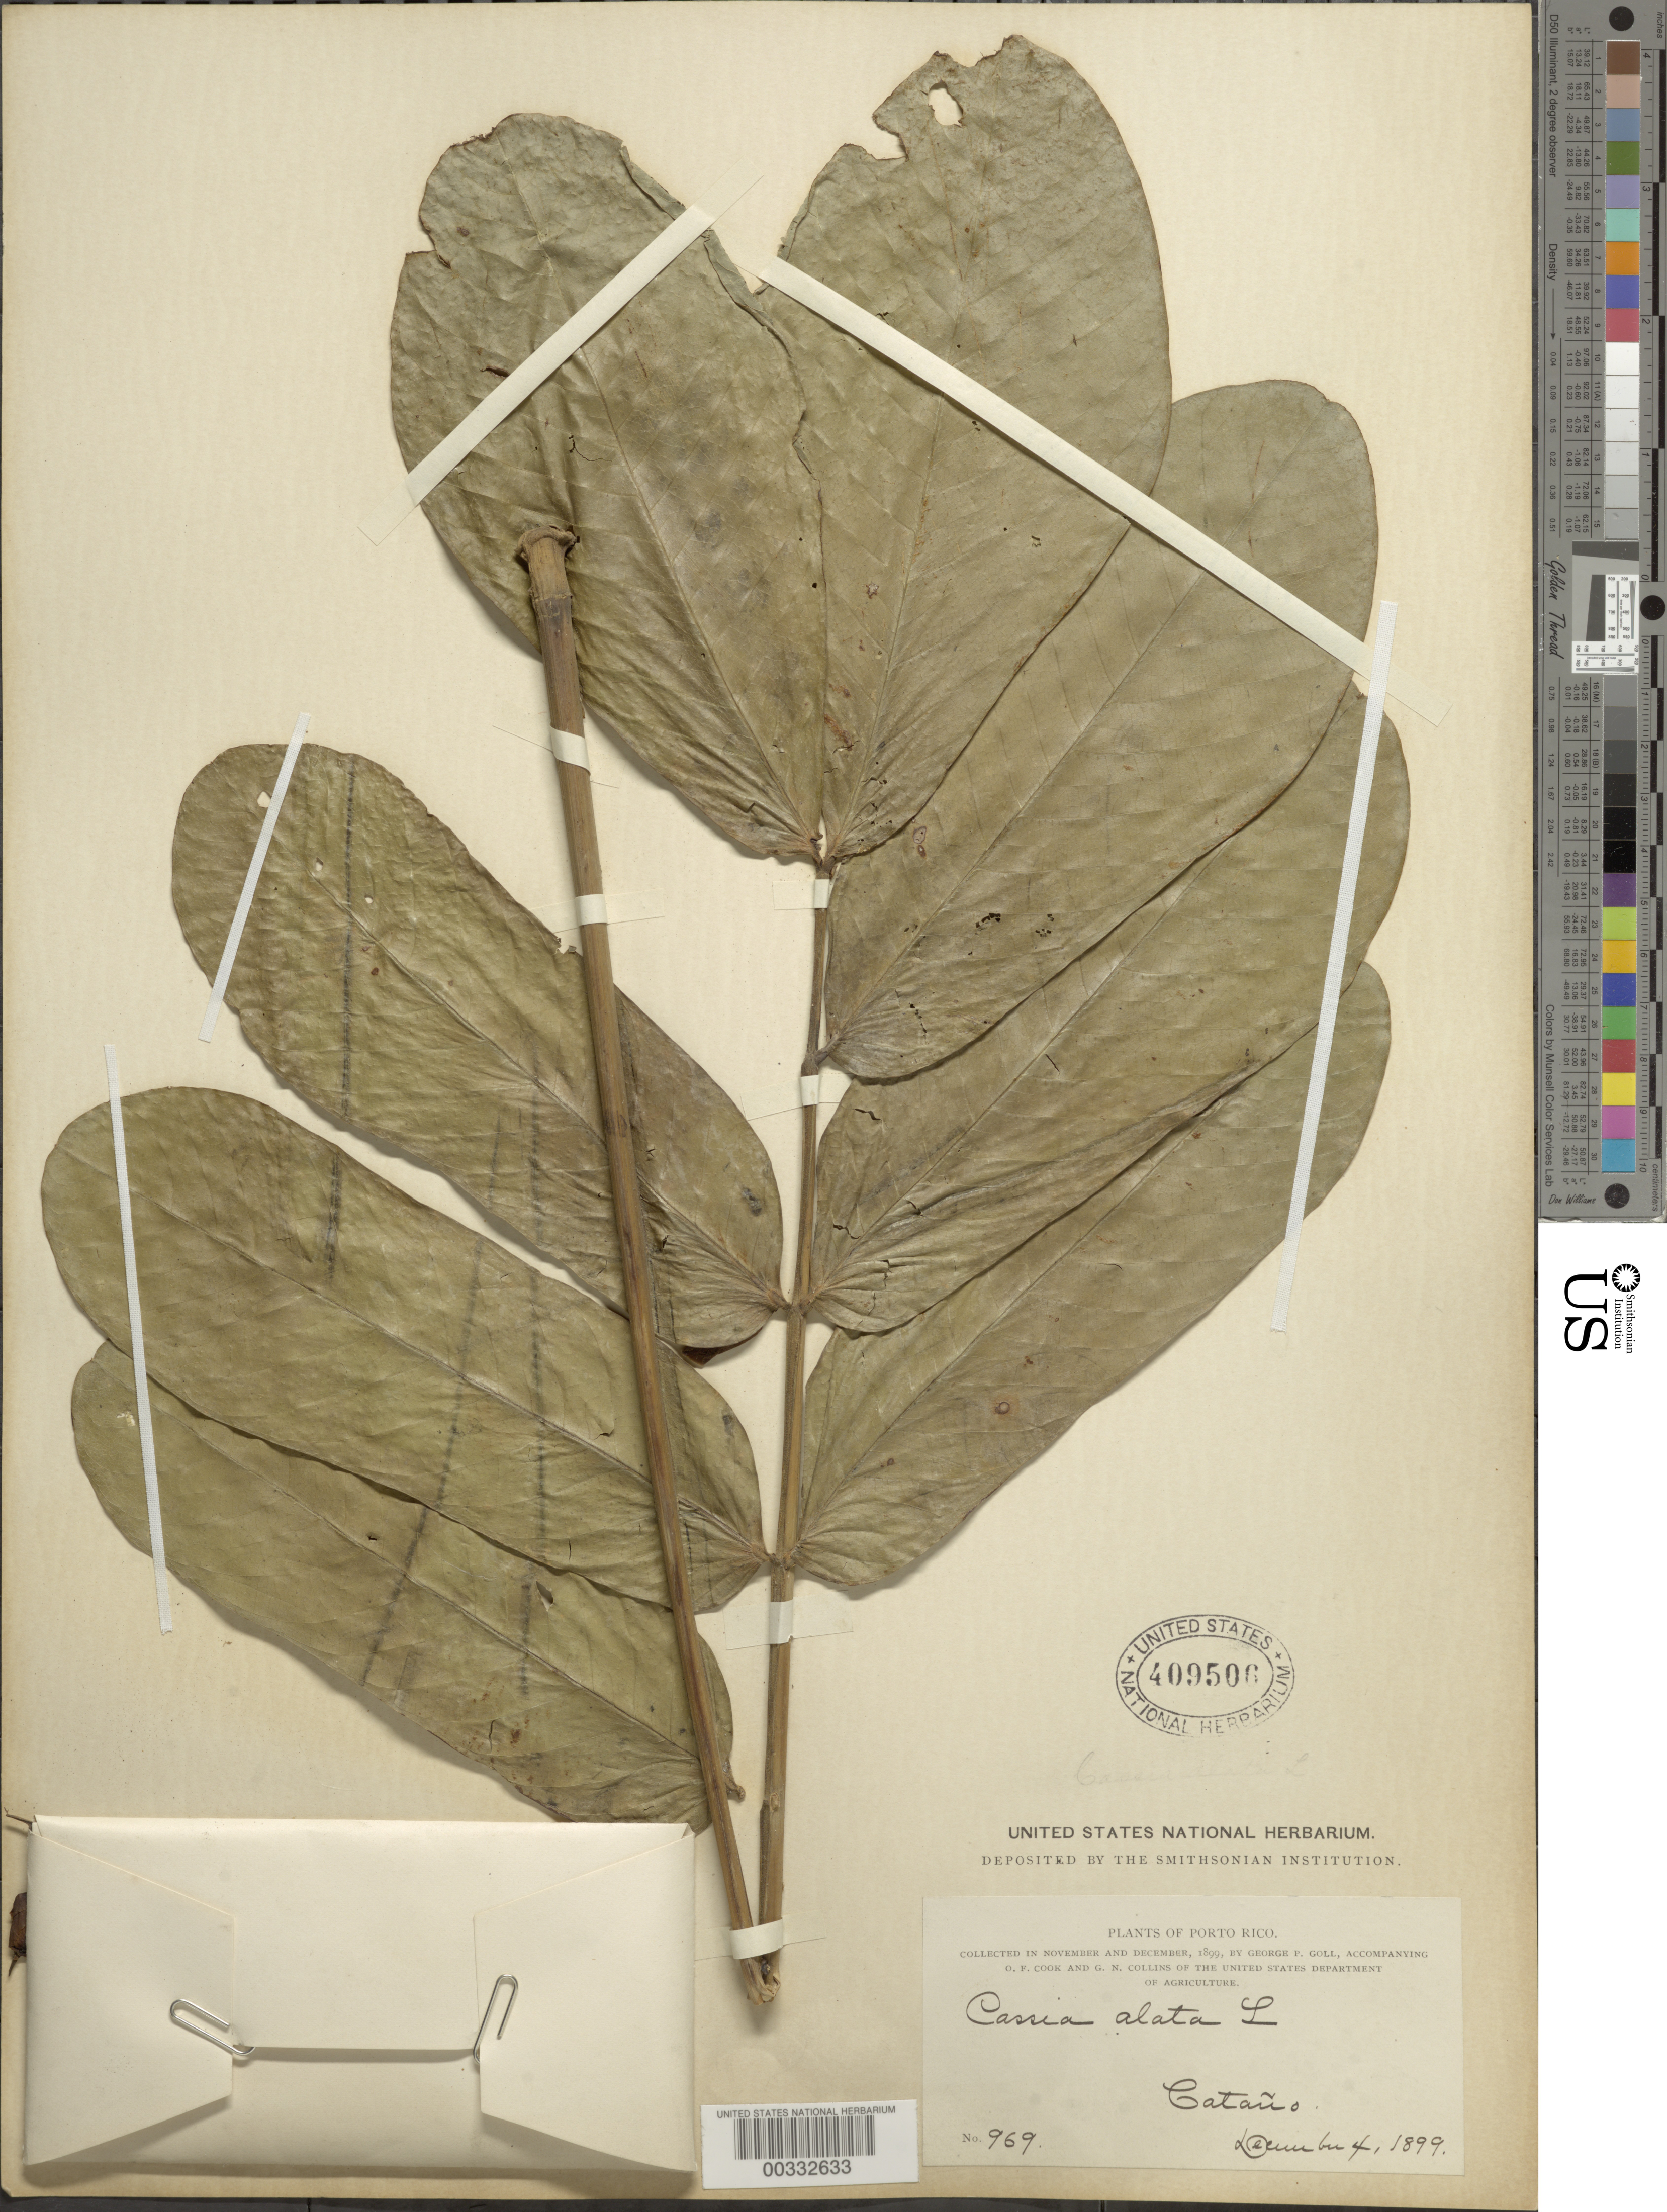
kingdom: Plantae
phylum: Tracheophyta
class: Magnoliopsida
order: Fabales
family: Fabaceae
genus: Senna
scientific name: Senna alata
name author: (L.) Roxb.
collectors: G. Goll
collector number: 969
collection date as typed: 04 Dec 1899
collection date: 1899-12-04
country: Puerto Rico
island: Greater Antilles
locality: Catano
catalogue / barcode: US 409506